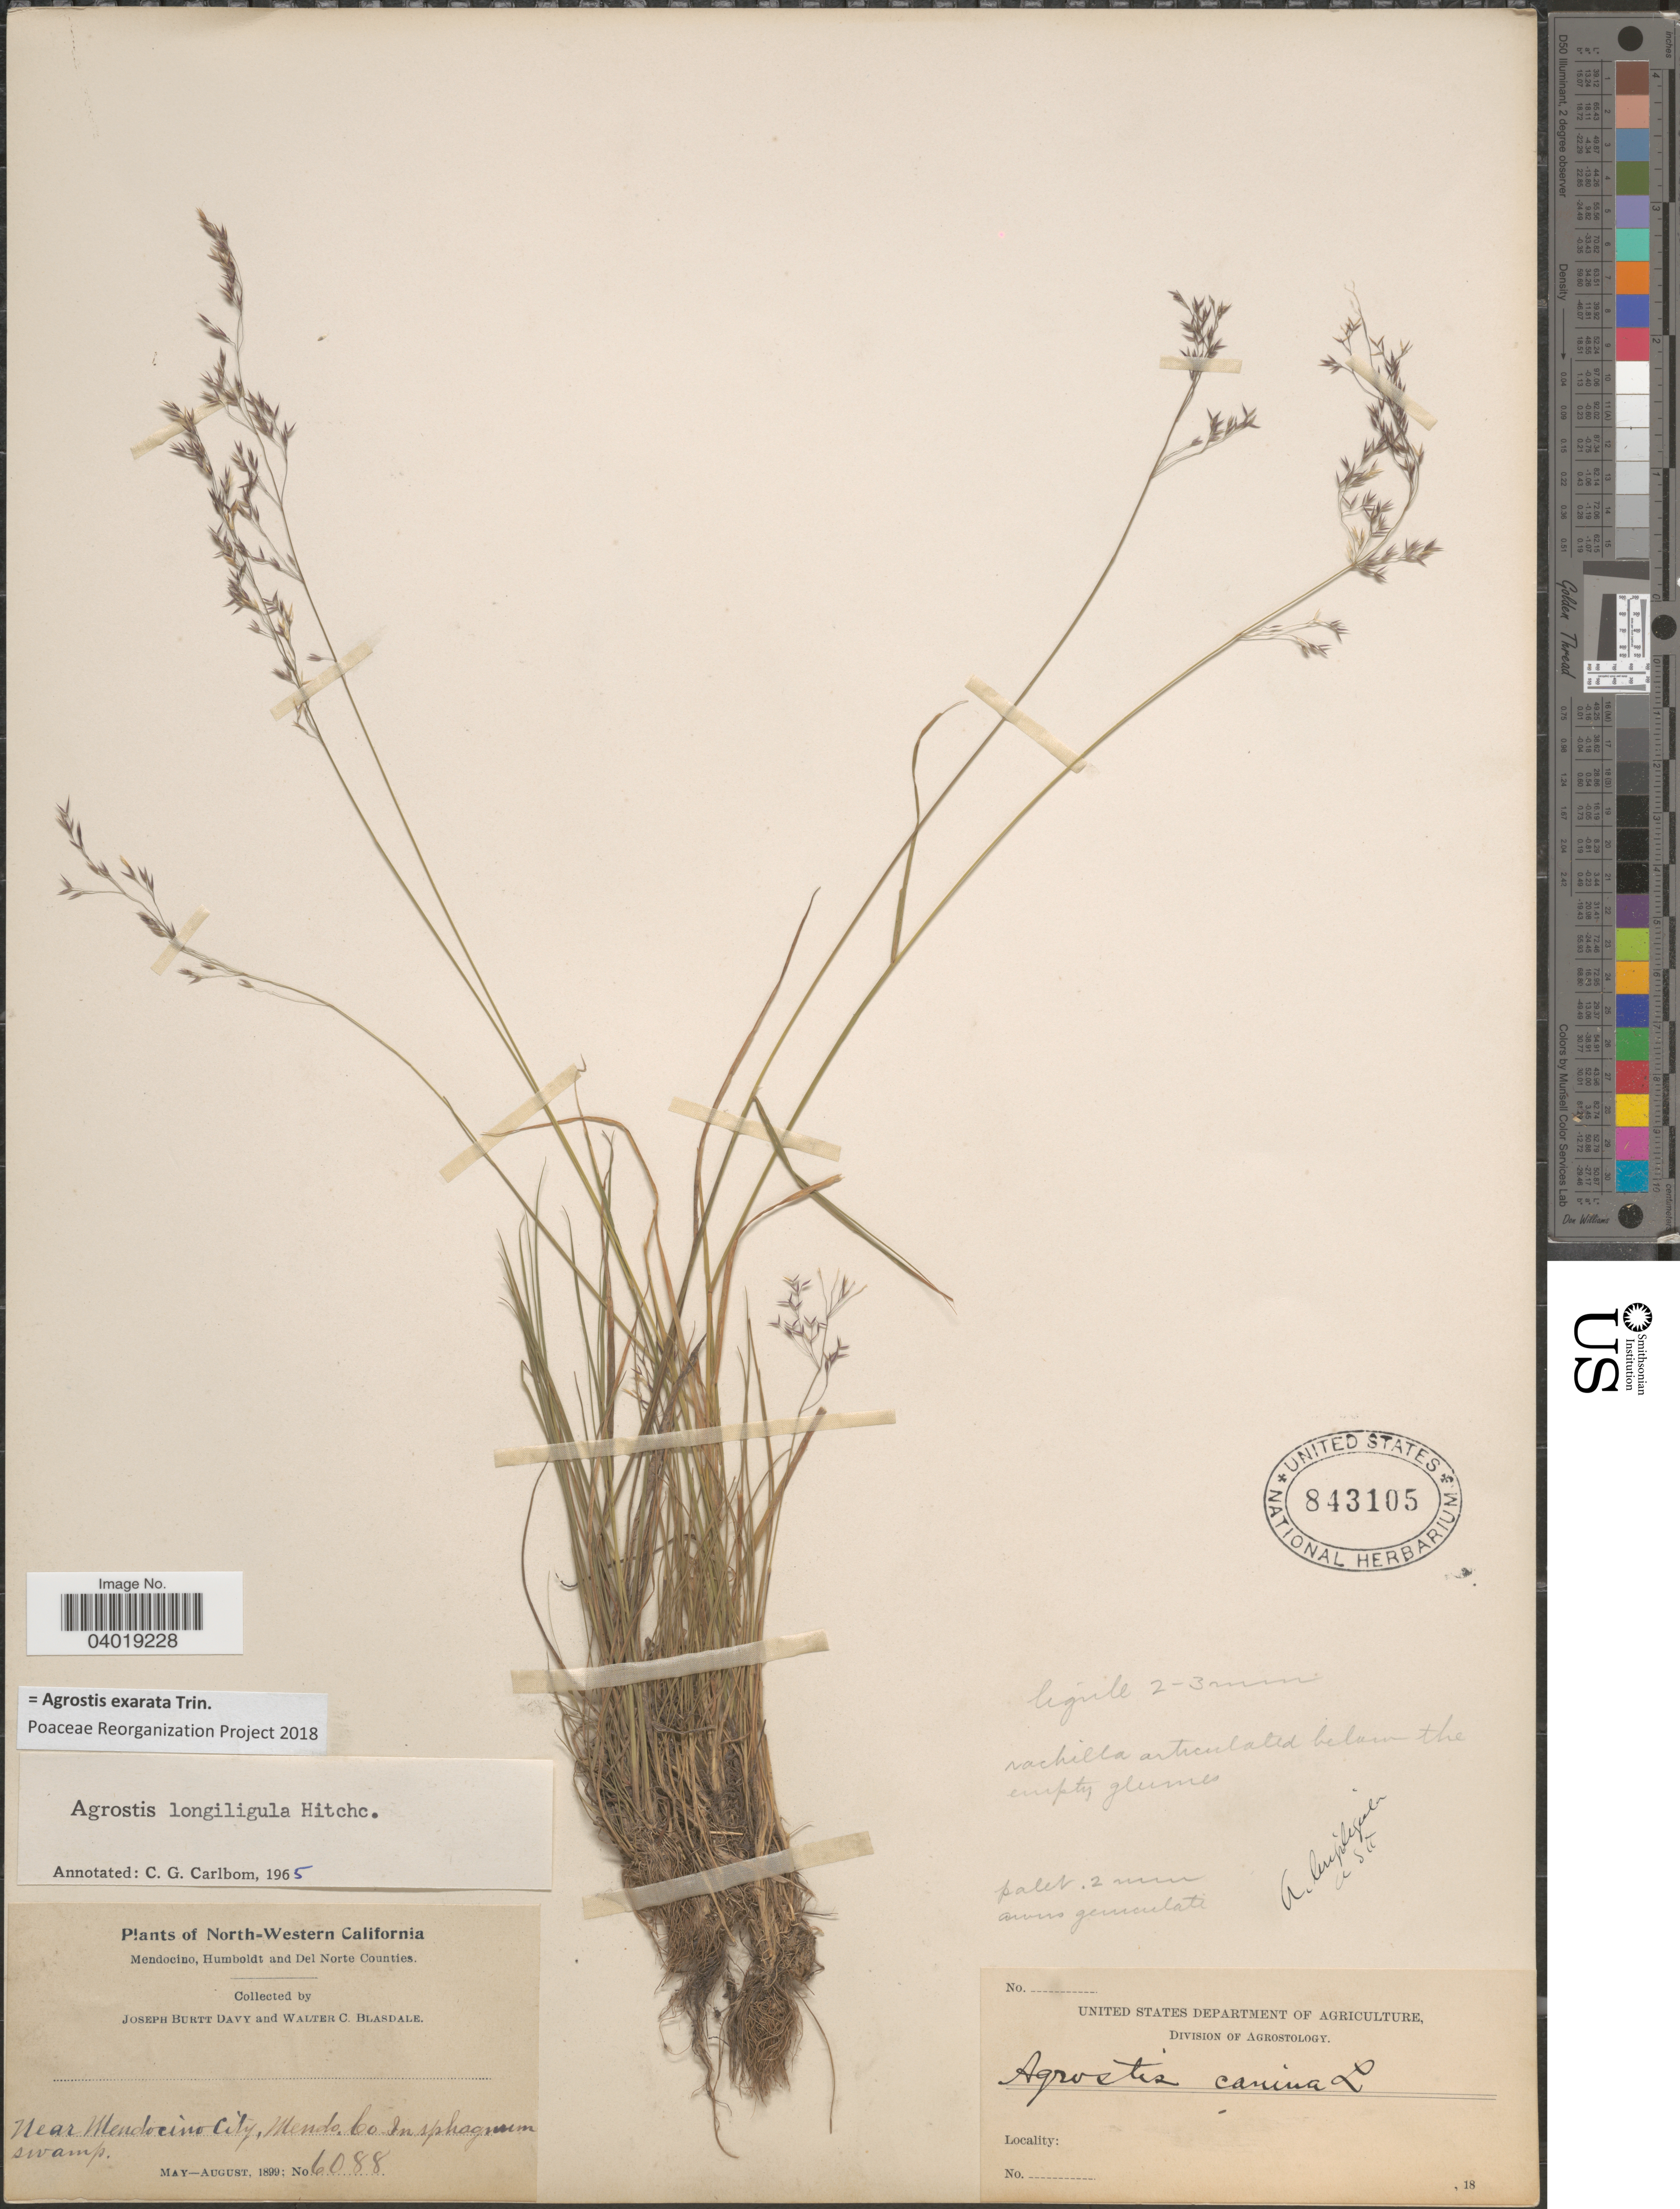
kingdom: Plantae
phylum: Tracheophyta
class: Liliopsida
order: Poales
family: Poaceae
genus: Agrostis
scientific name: Agrostis exarata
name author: Trin.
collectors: J. Burtt Davy & W. Blasdale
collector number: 6088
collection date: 1899-05/1899-08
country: United States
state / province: California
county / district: Mendocino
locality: North-Western California. Near Mendocino City, Mendocino Co.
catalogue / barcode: US 843105